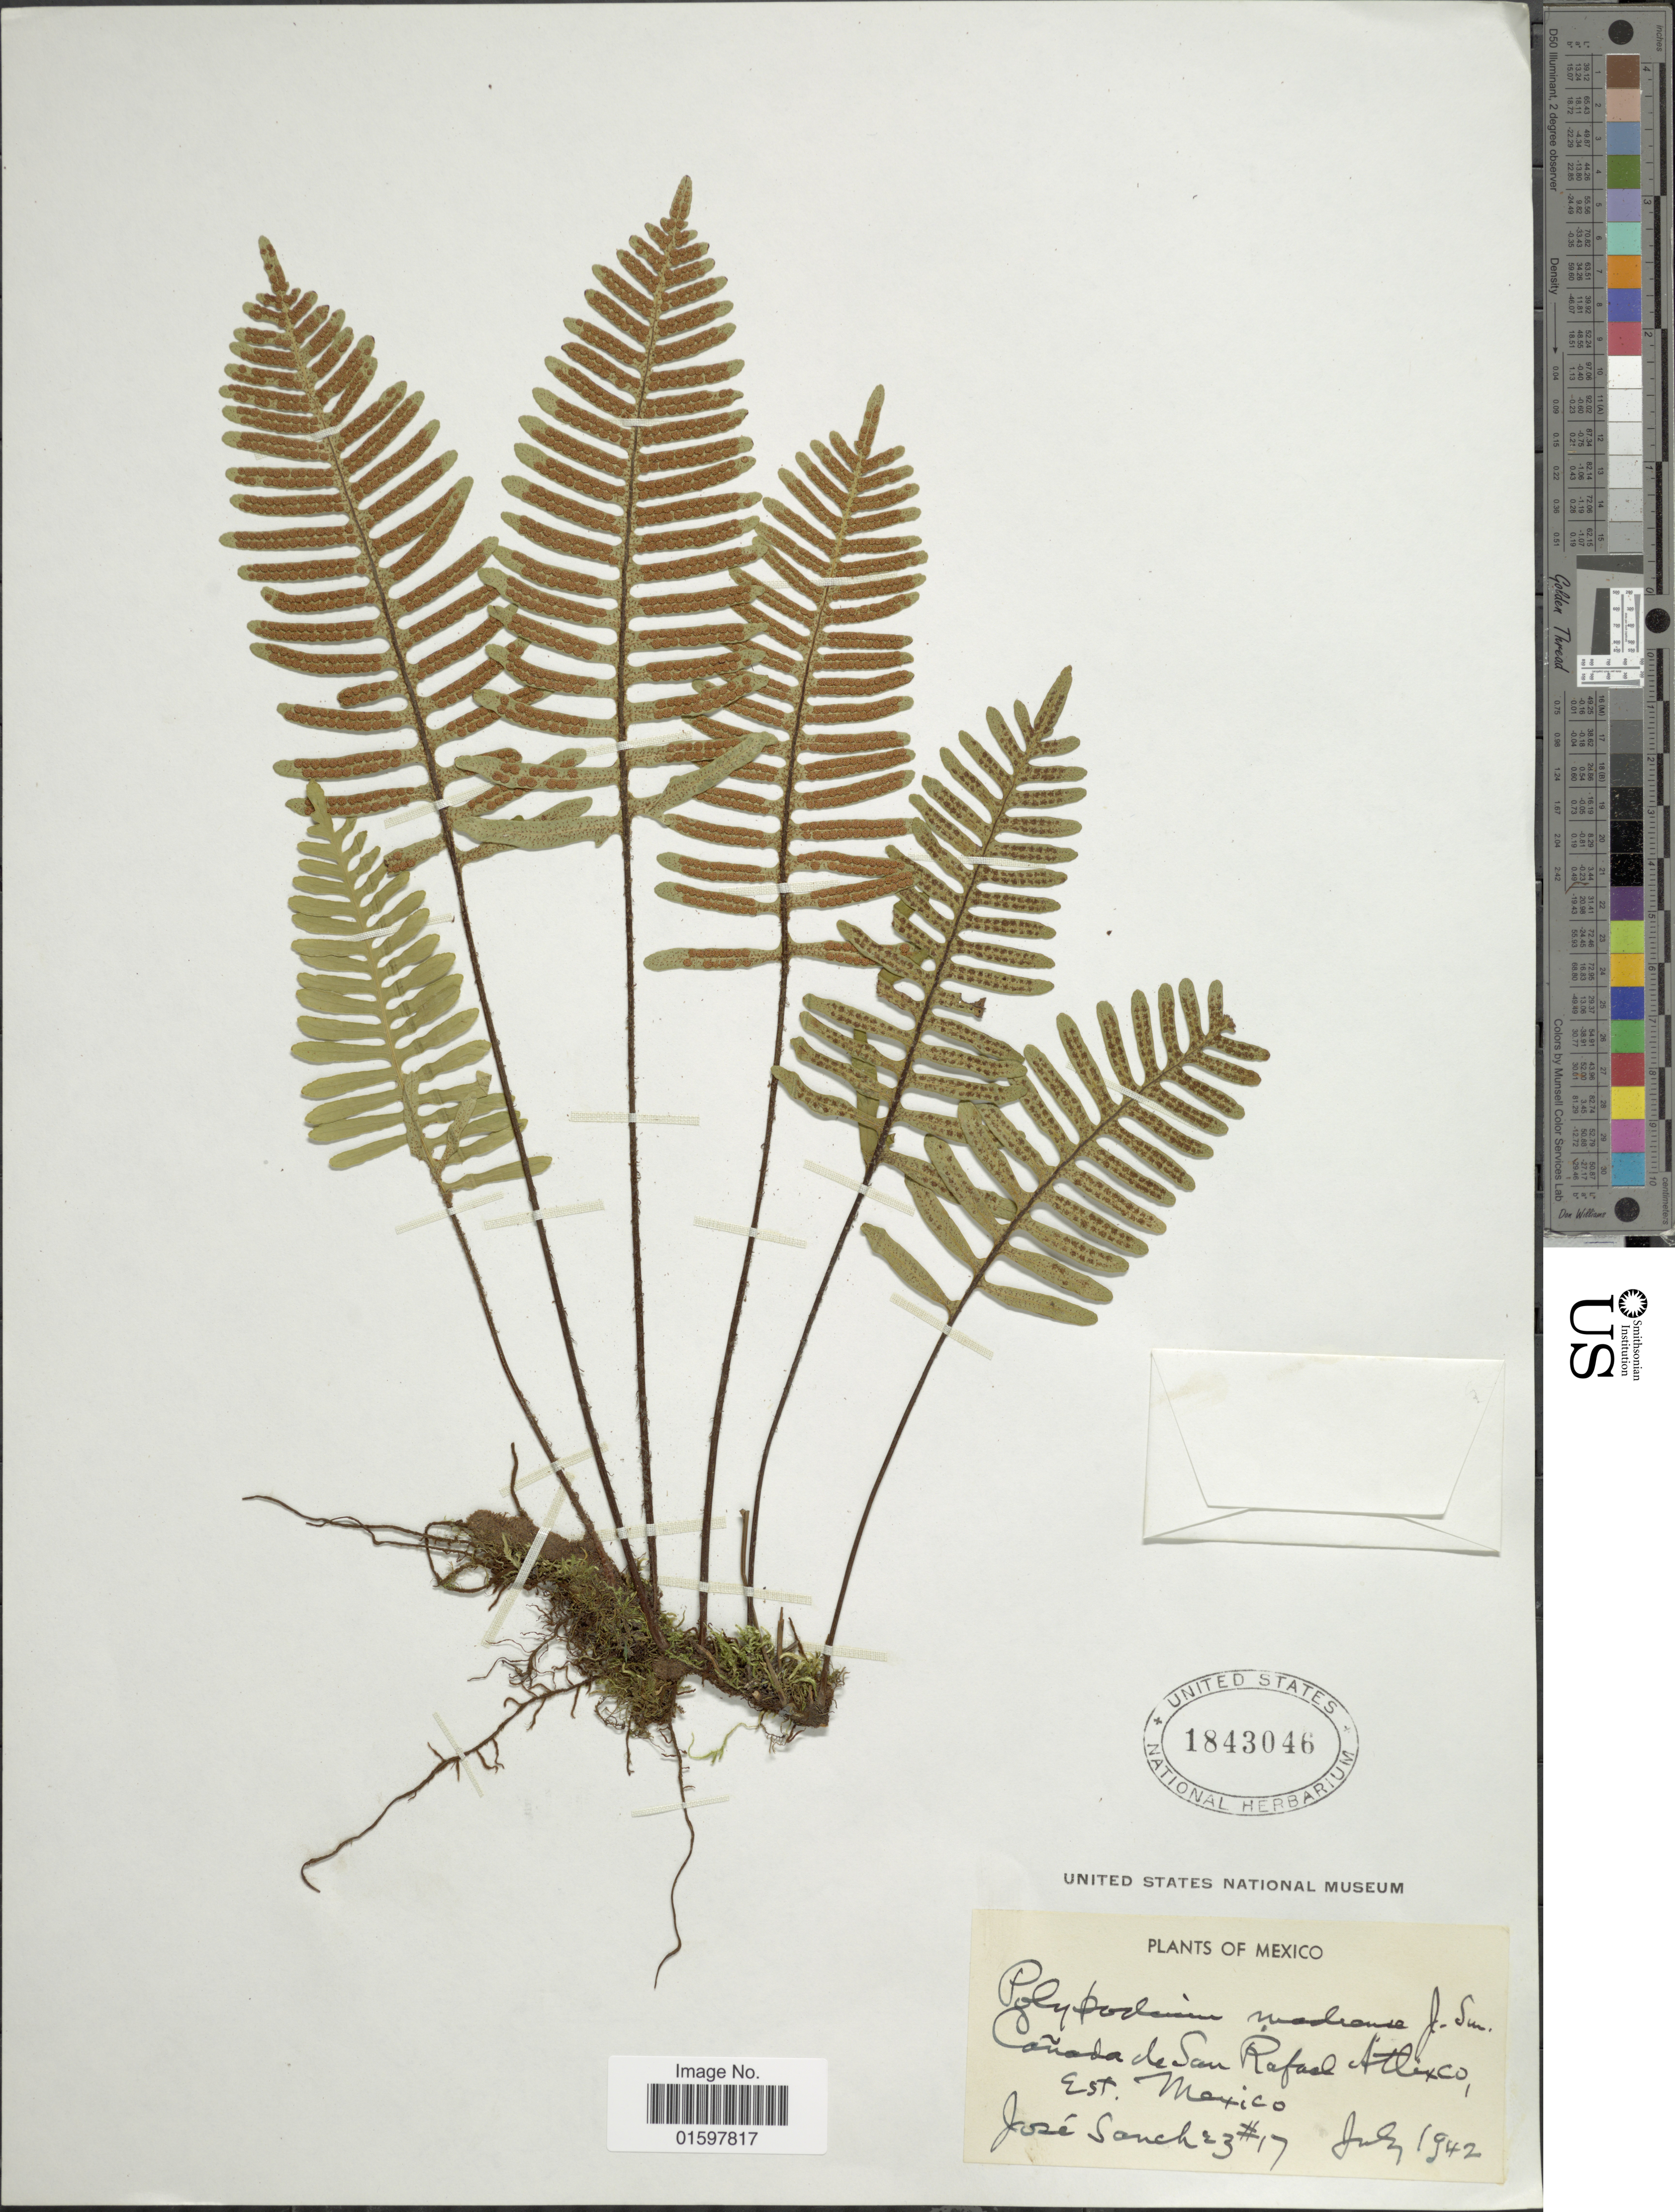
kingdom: Plantae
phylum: Tracheophyta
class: Polypodiopsida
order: Polypodiales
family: Polypodiaceae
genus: Pleopeltis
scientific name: Pleopeltis madrense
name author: (J. Sm.) A.R. Sm. & Tejero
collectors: J. Sánchez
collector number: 17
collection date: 1942-07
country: Mexico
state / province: México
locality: Cañada de San Rafael Atlixco.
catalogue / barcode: US 1843046